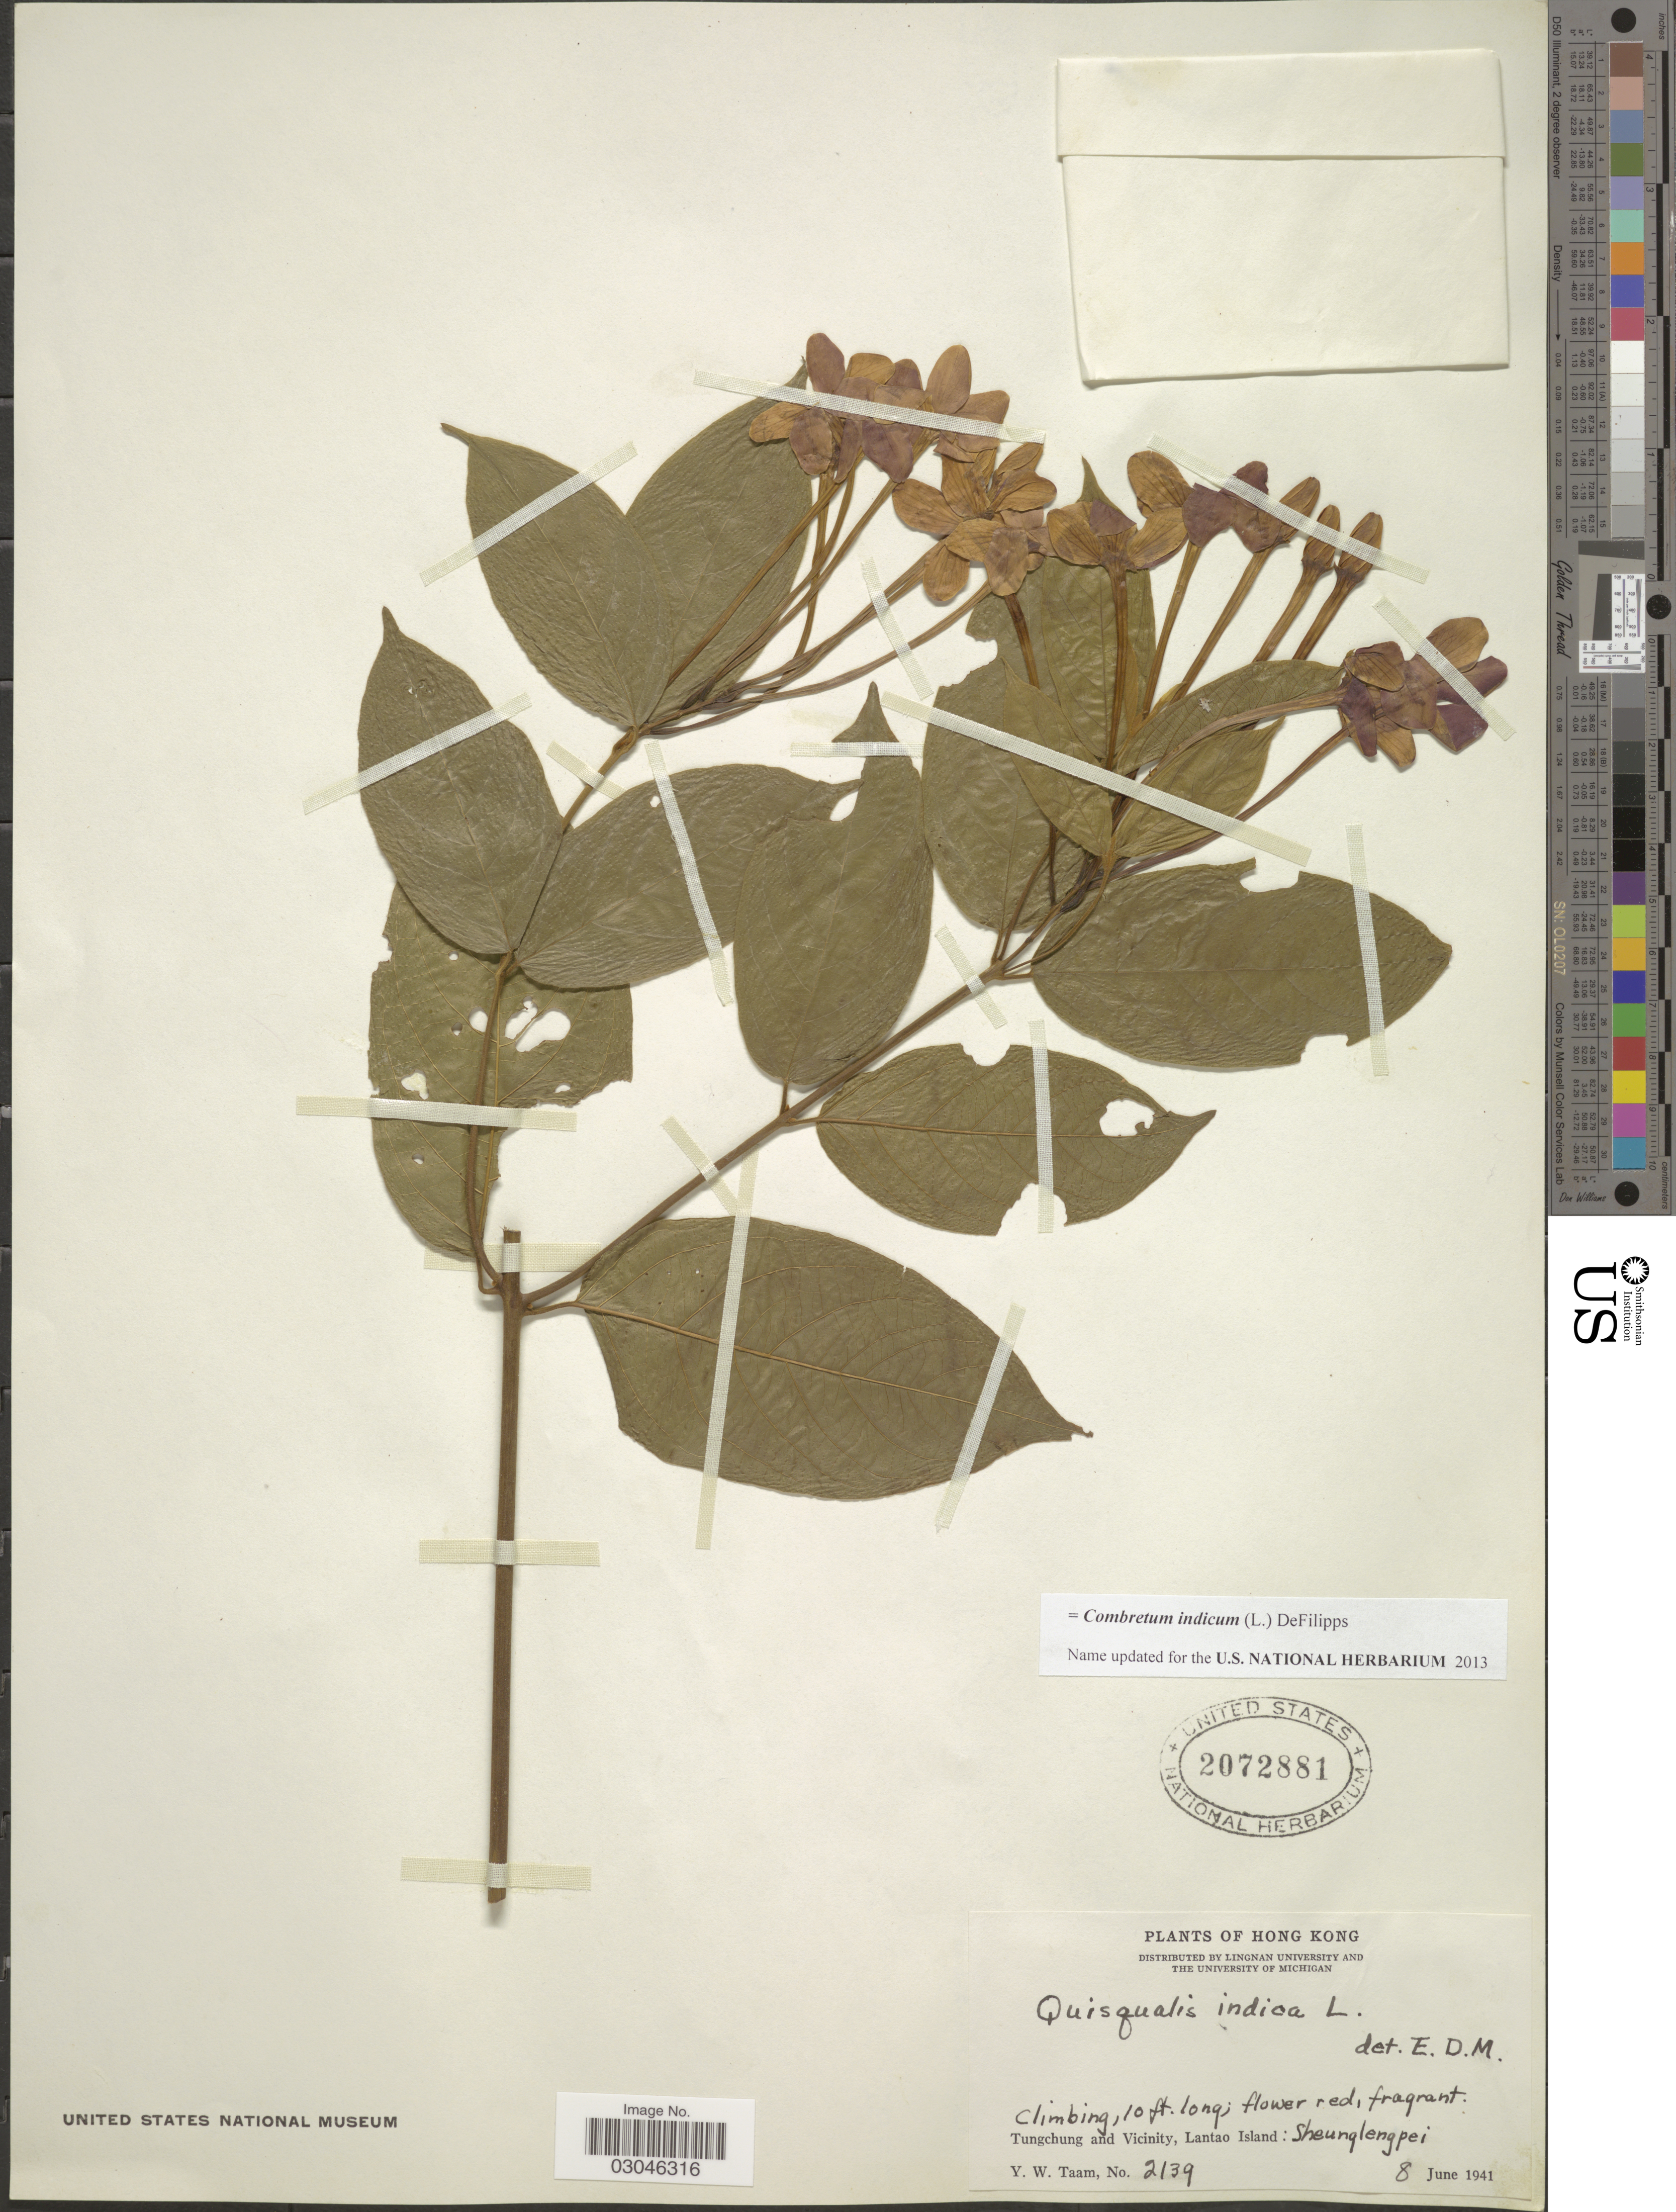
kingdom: Plantae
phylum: Tracheophyta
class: Magnoliopsida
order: Myrtales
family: Combretaceae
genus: Combretum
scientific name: Combretum indicum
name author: (L.) DeFilipps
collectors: Y. W. Taam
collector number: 2139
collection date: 1941-06-08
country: China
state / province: Hong Kong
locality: Tungchung and Vicinity, Lantao Island: Sheunglengpei.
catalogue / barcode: US 2072881